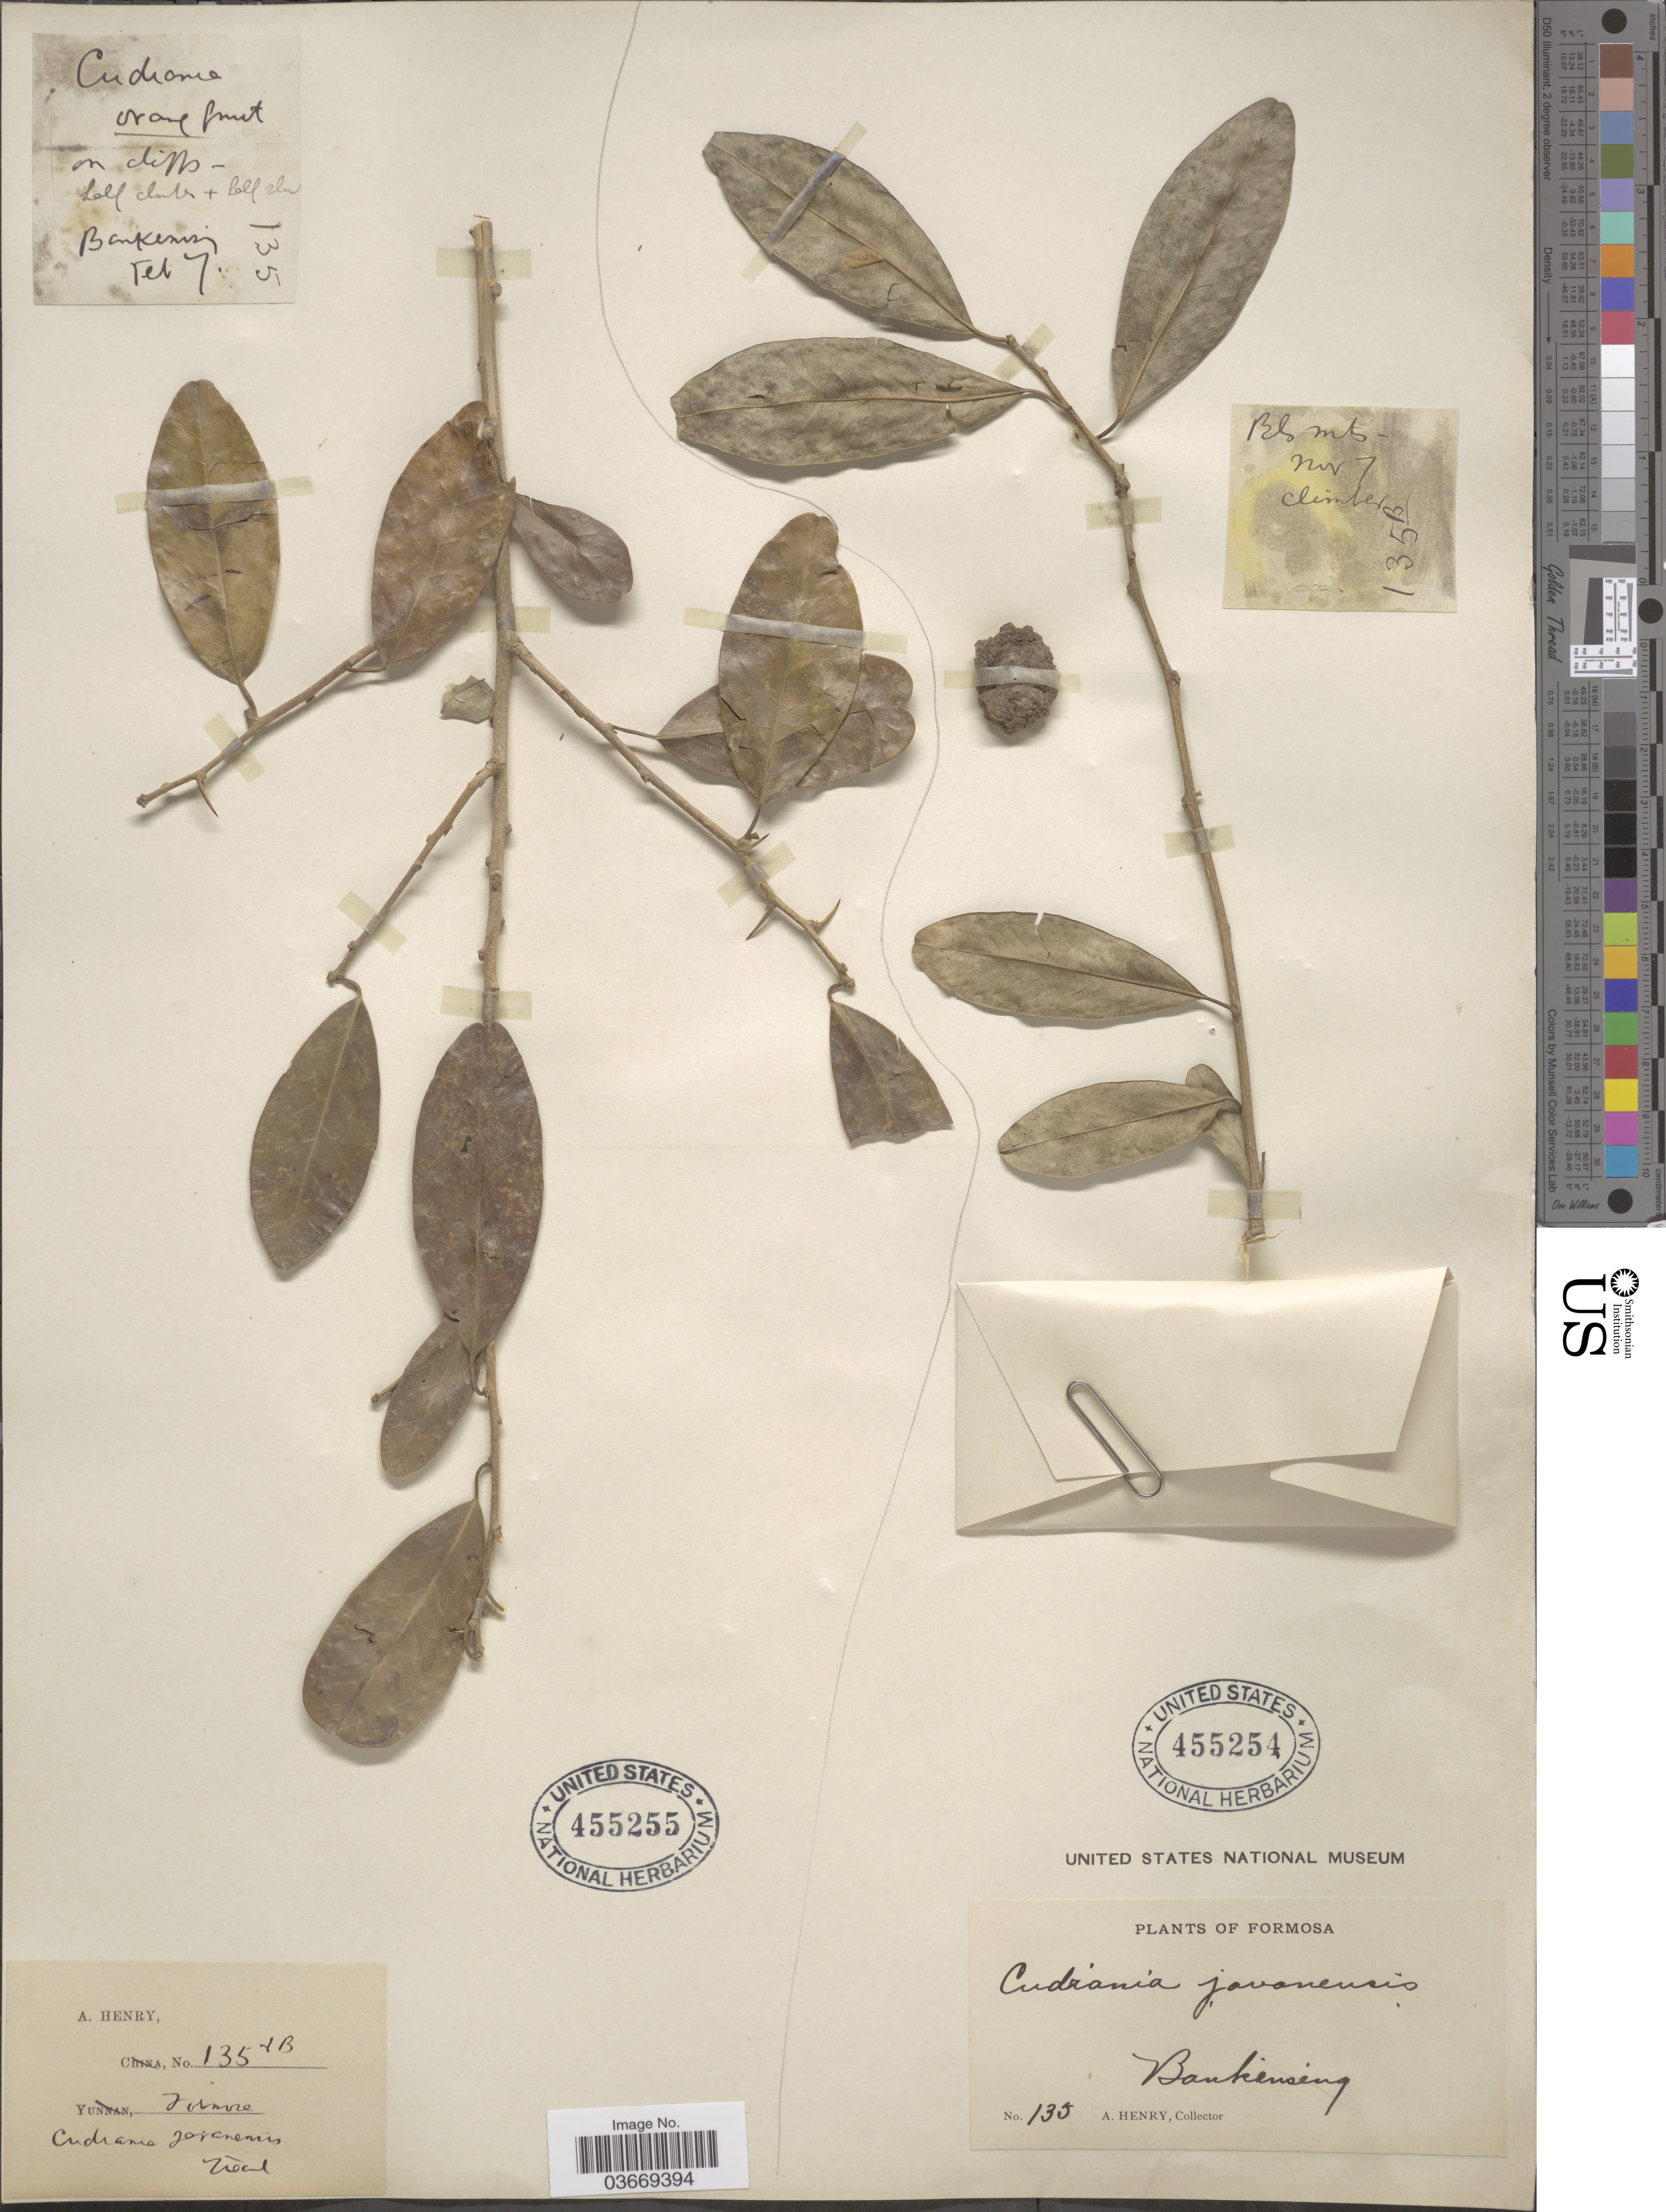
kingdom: Plantae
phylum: Tracheophyta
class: Magnoliopsida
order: Rosales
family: Moraceae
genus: Maclura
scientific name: Maclura cochinchinensis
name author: (Lour.) Corner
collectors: A. Henry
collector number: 135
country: Taiwan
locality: Formosa, Bankinsing.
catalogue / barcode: US 455254